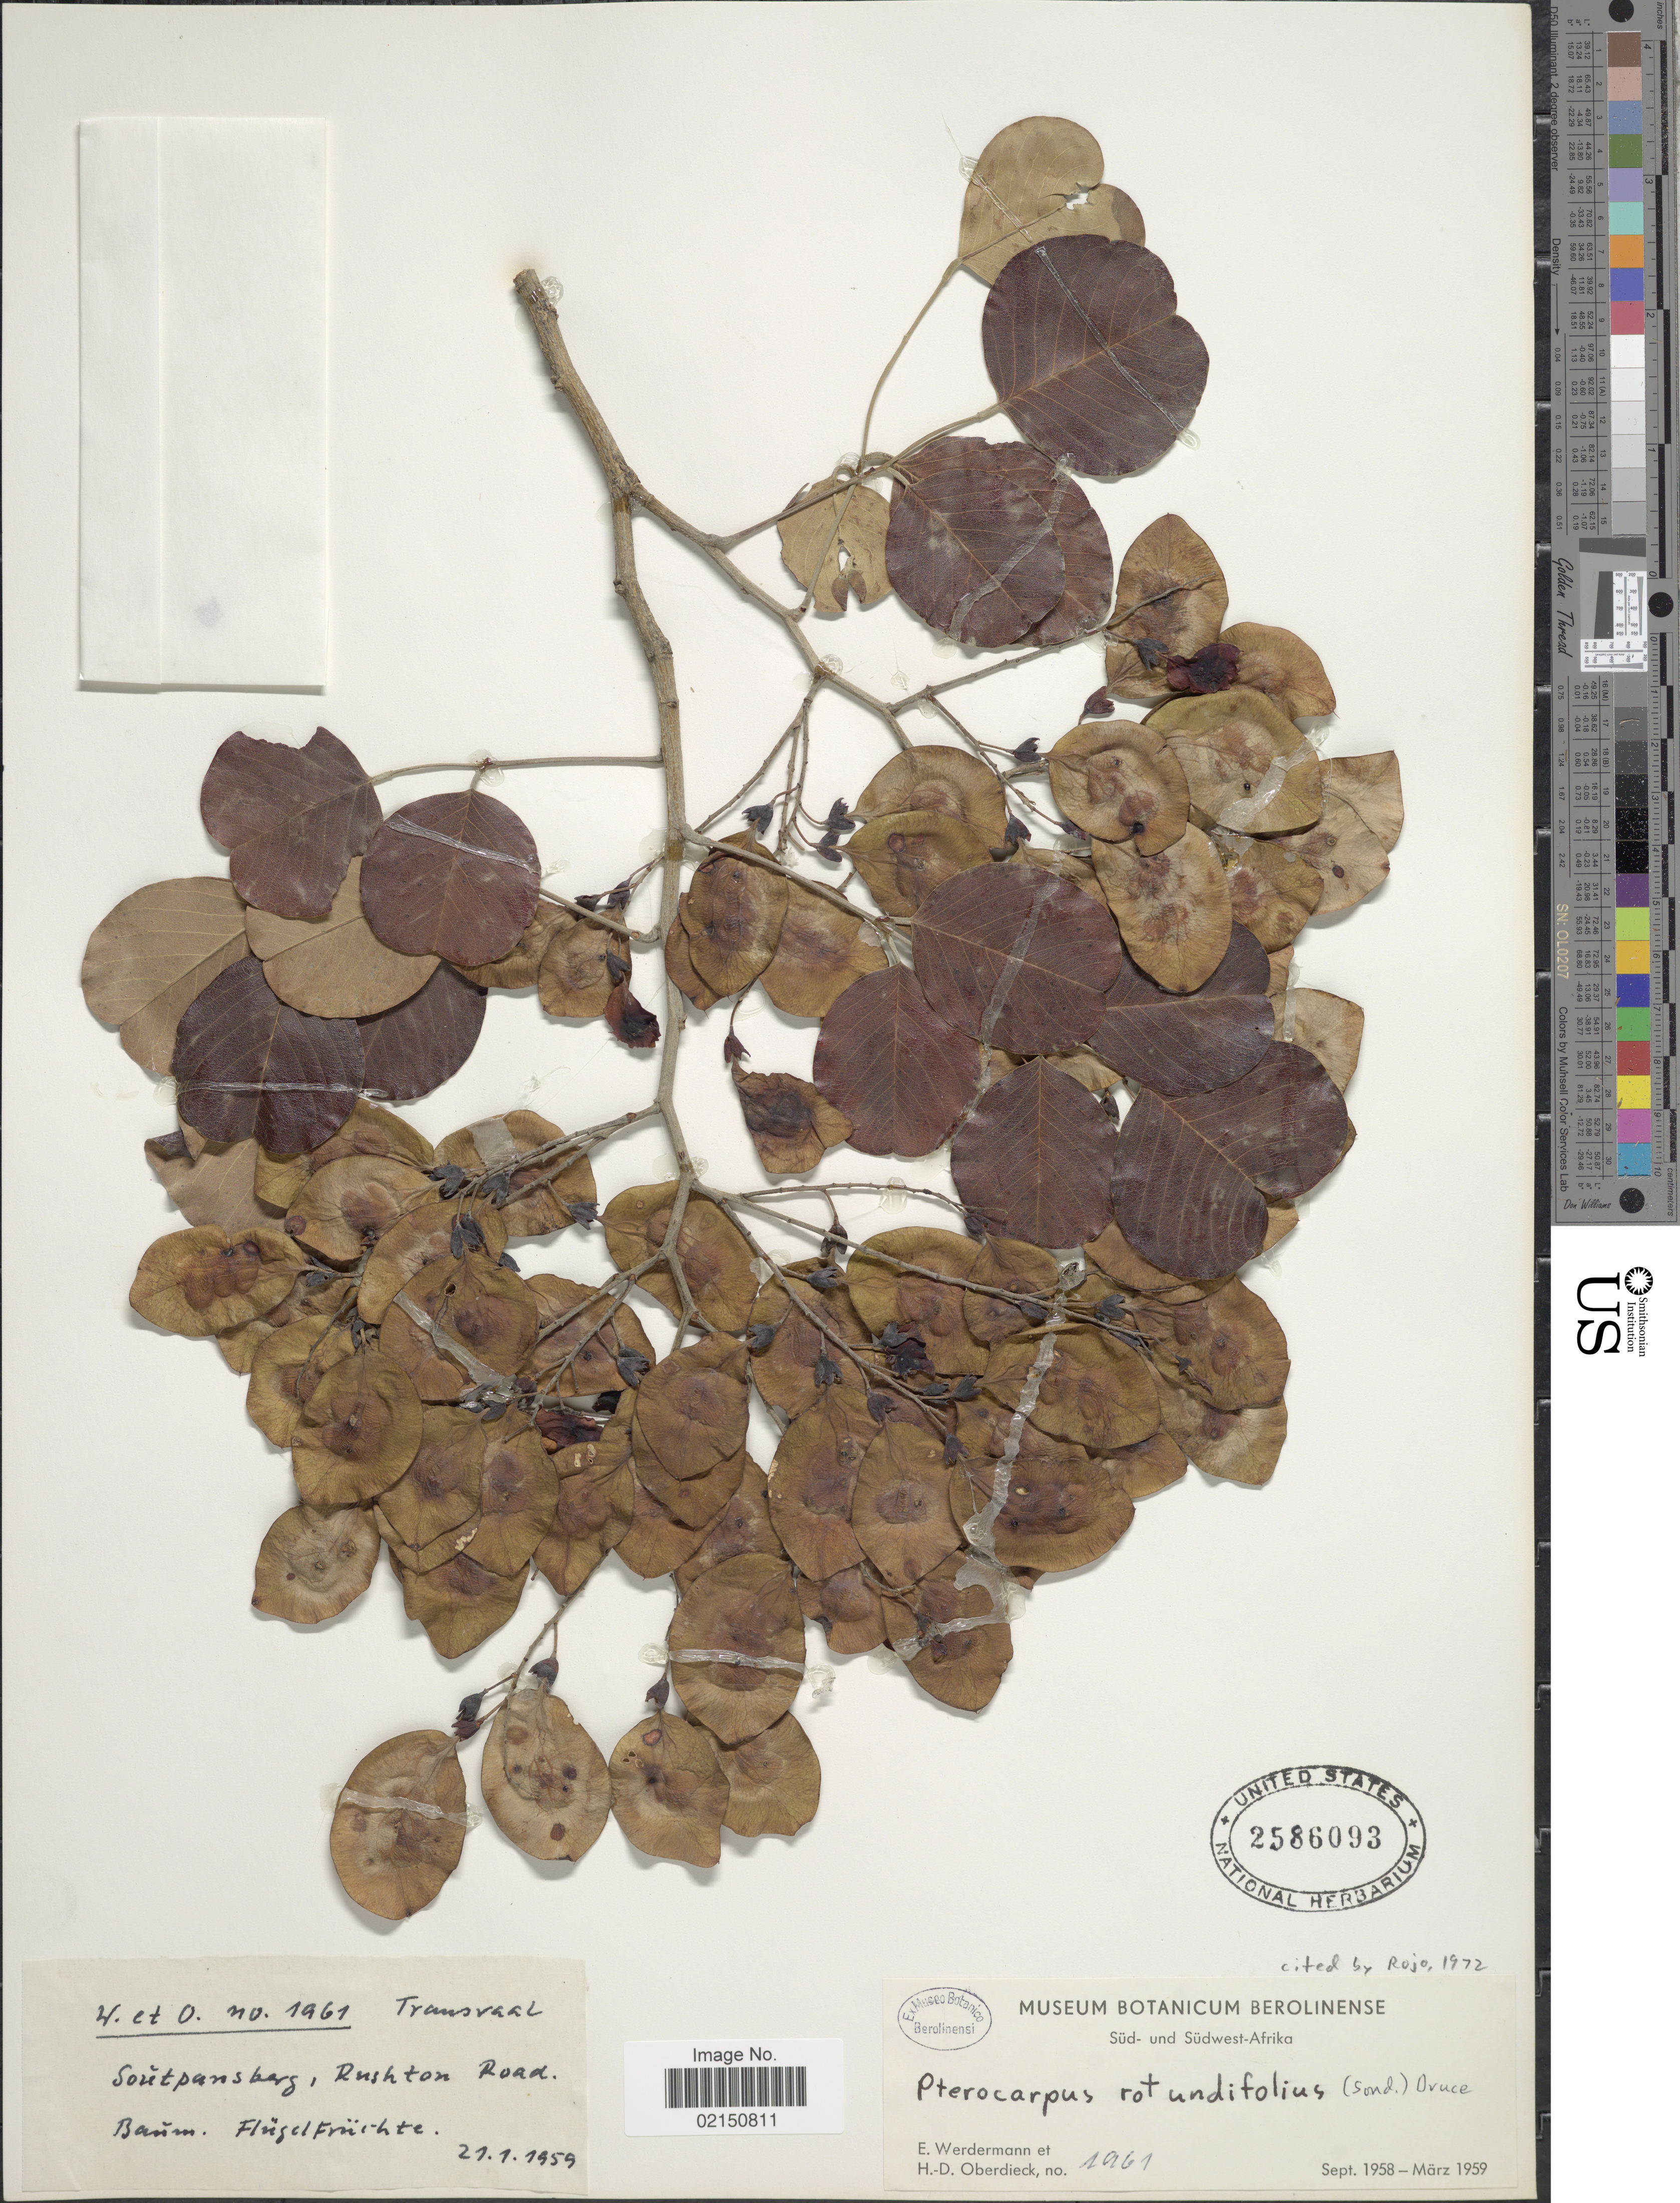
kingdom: Plantae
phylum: Tracheophyta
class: Magnoliopsida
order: Fabales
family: Fabaceae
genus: Pterocarpus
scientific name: Pterocarpus rotundifolius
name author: (Sond.) Druce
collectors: E. Werdermann & H. Oberdieck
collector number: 1961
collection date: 1959-01-21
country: South Africa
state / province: Limpopo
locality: Transvaal. Soutpansberg, Rushton Road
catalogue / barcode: US 2586093